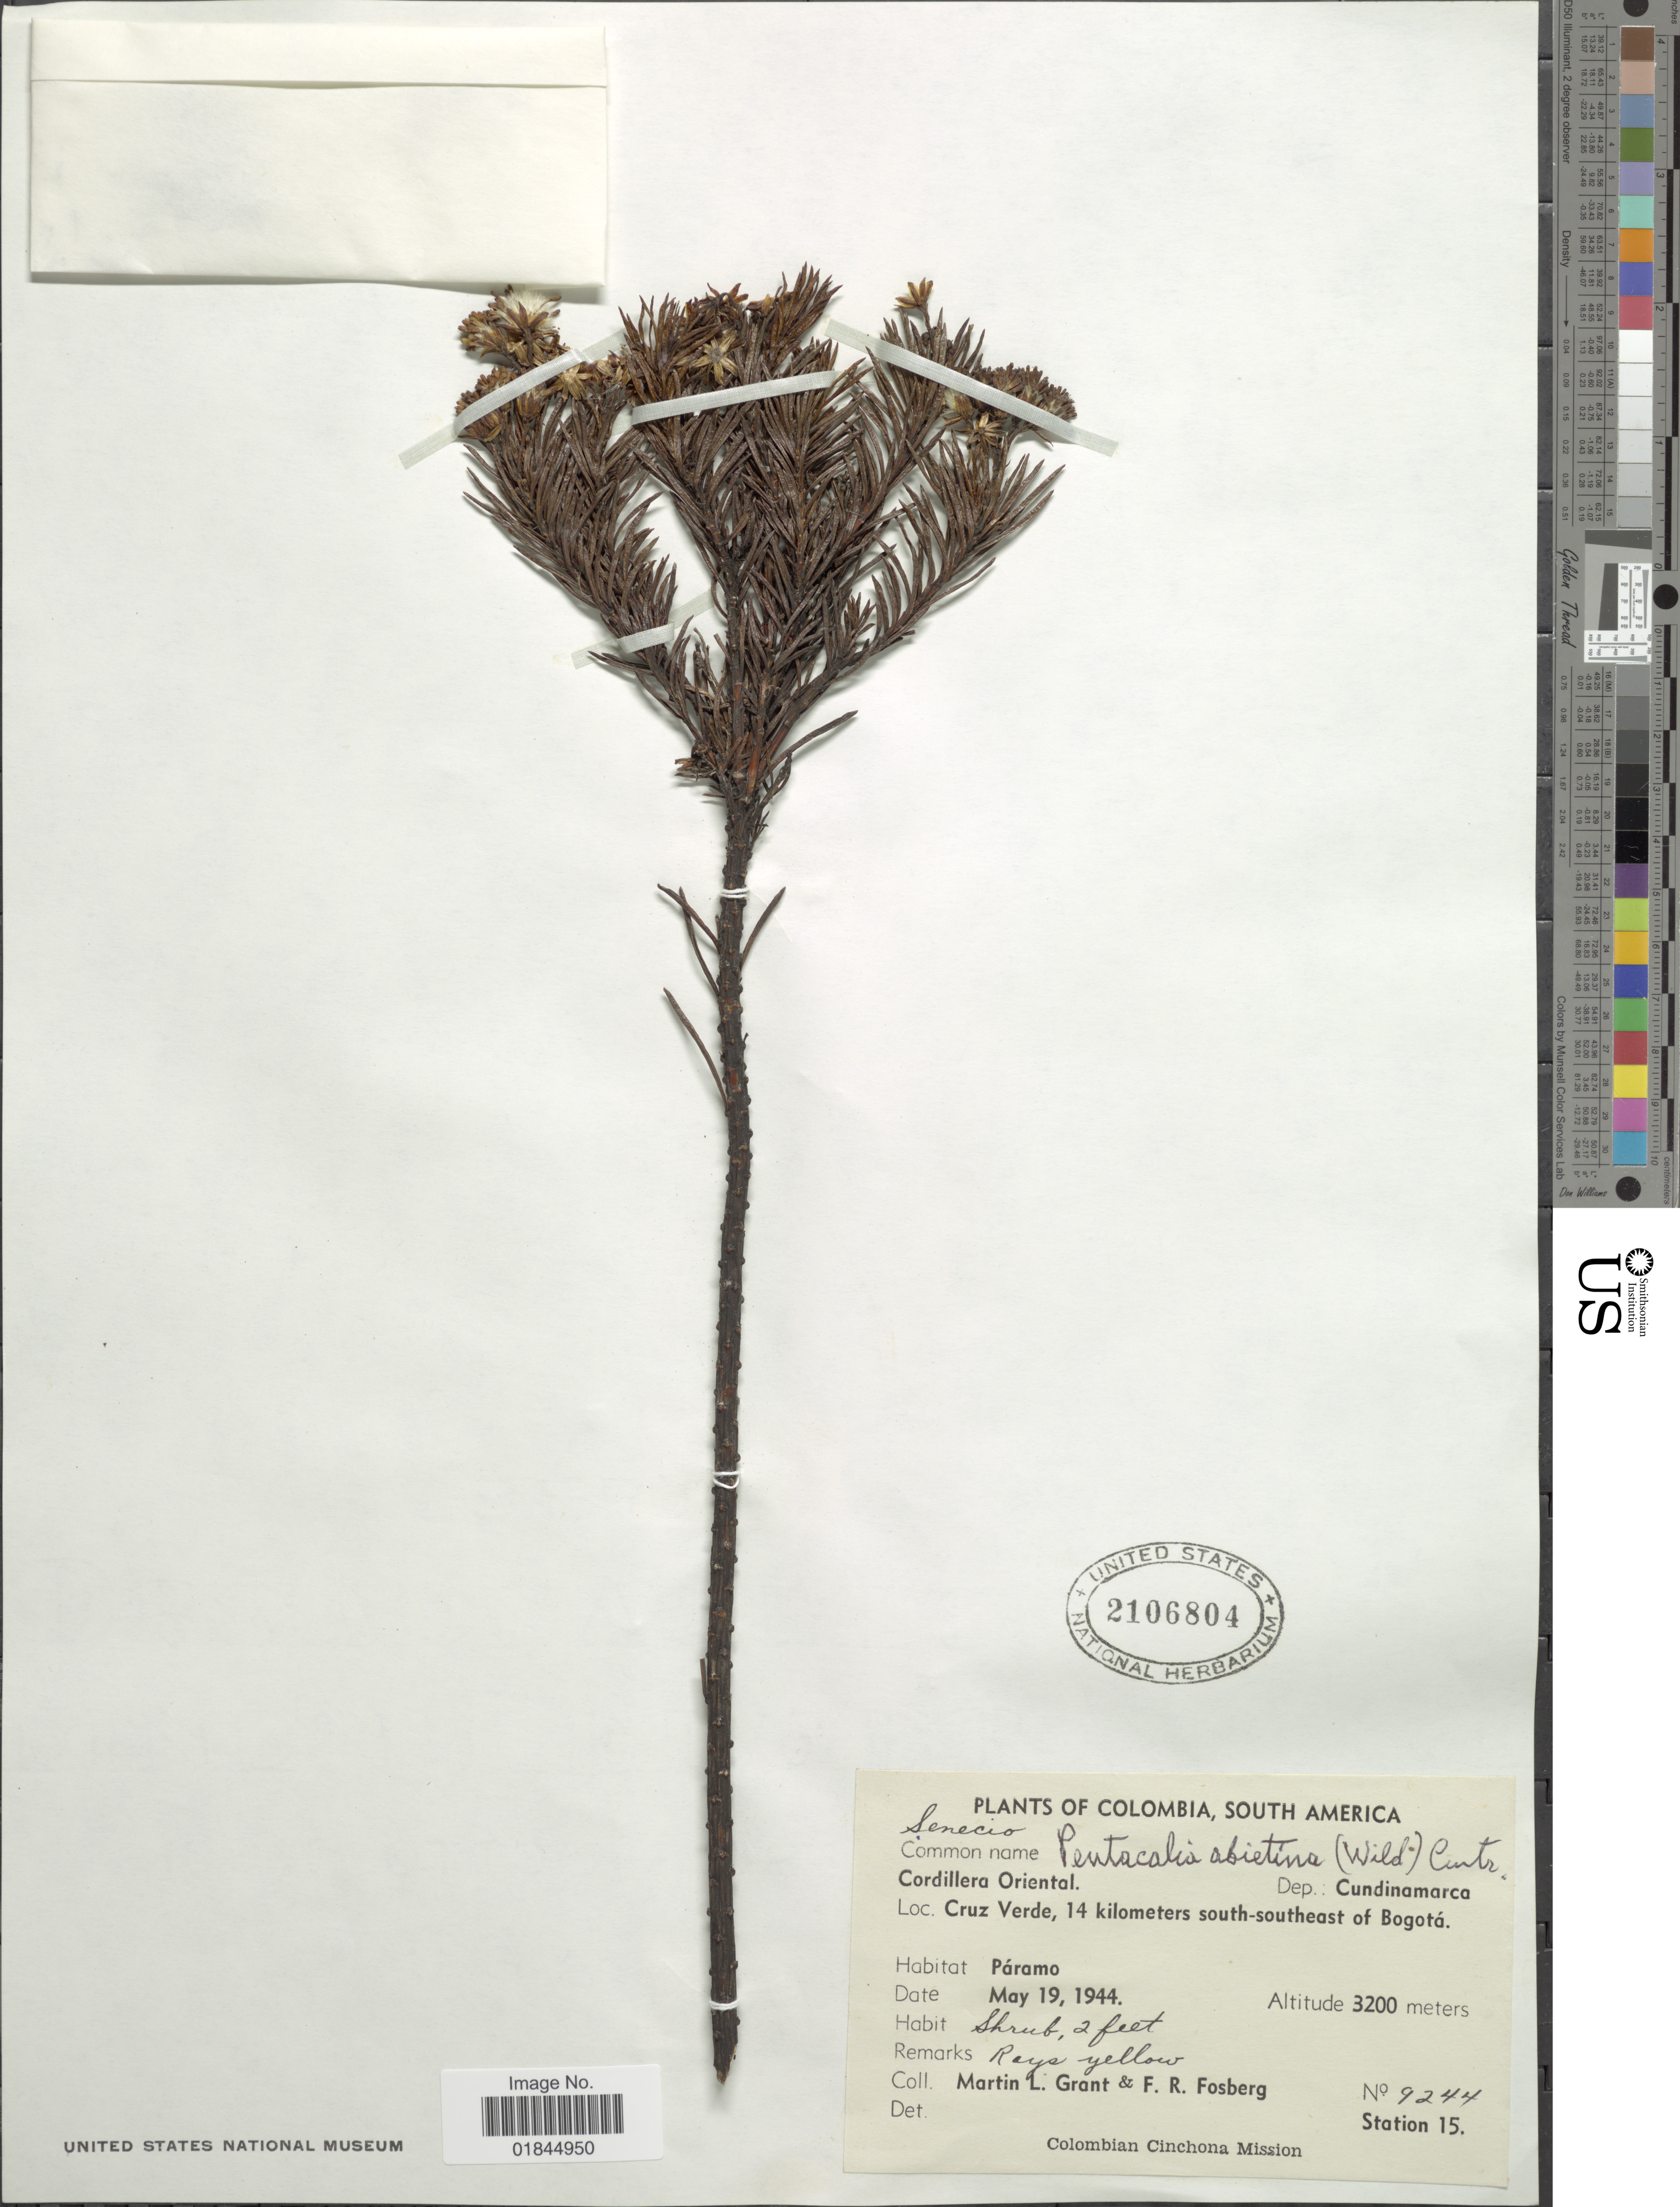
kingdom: Plantae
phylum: Tracheophyta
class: Magnoliopsida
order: Asterales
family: Asteraceae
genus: Pentacalia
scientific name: Pentacalia abietina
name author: (Willd. ex Wedd.) Cuatrec.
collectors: M. L. Grant & F. R. Fosberg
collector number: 9244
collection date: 1944-05-19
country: Colombia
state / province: Cundinamarca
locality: Cordillera Oriental. Cruz Verde, 14 kilometers south-southeast of Bogota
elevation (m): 3200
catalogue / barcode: US 2106804